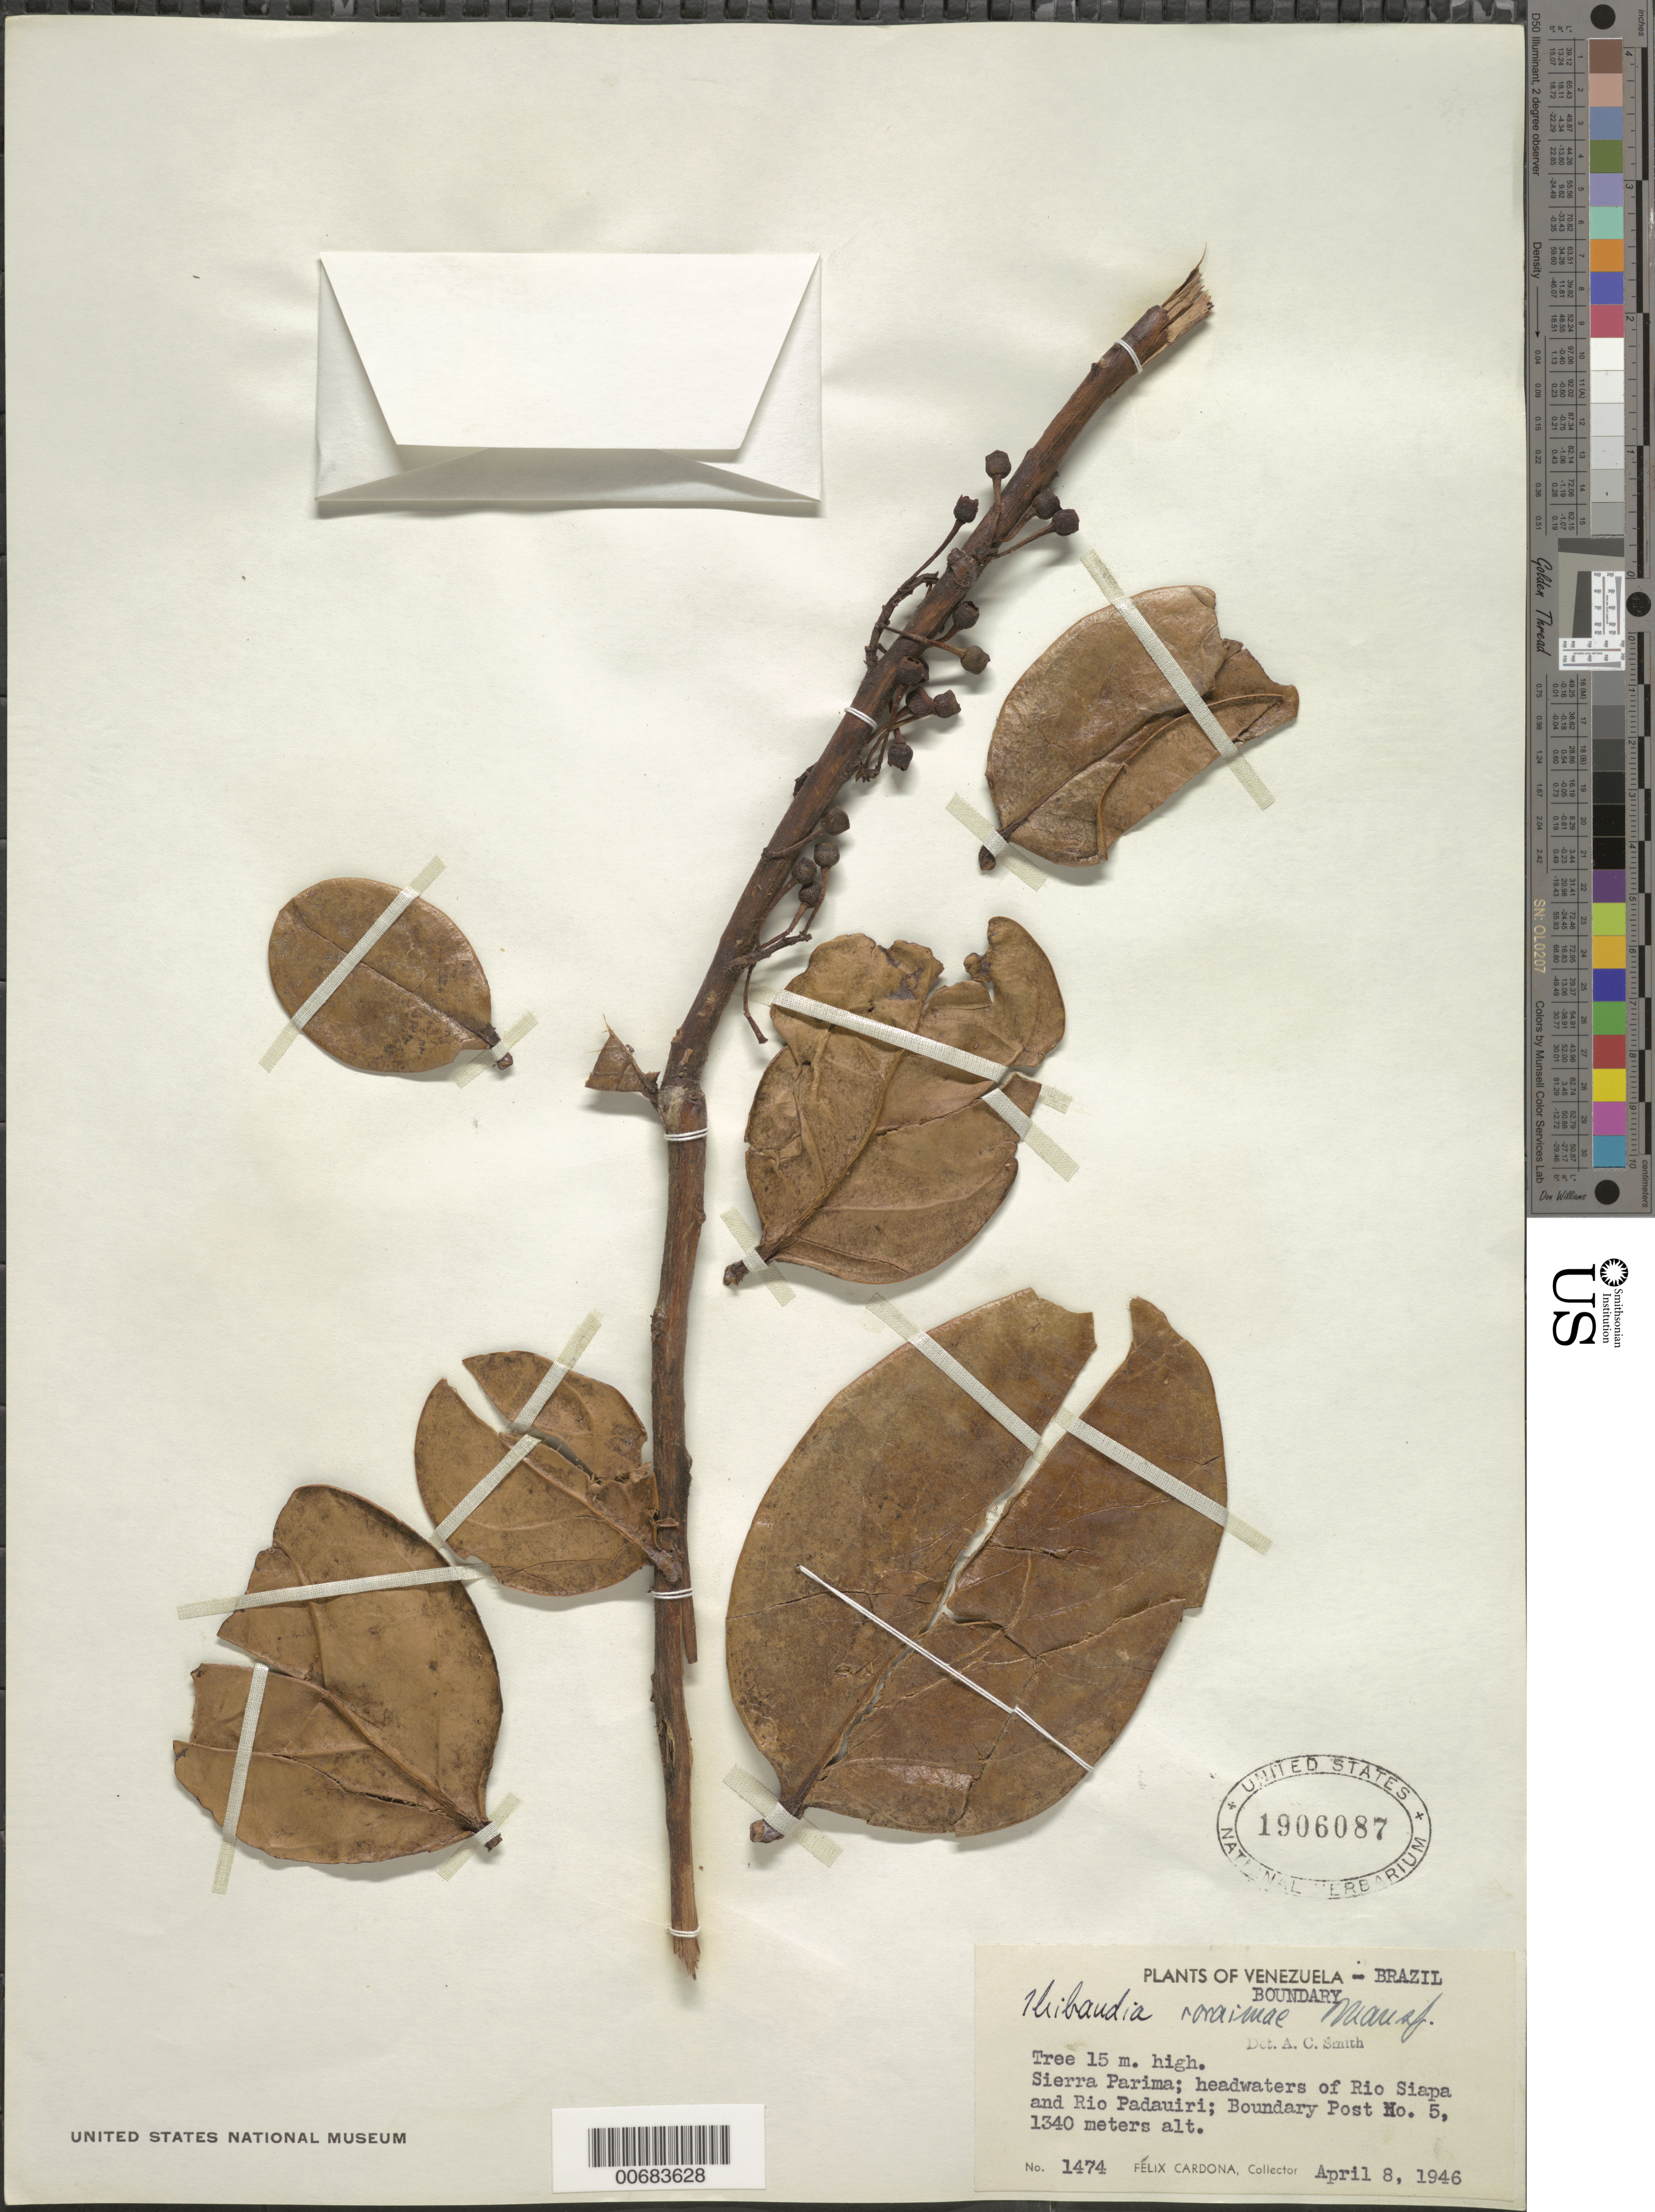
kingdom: Plantae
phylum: Tracheophyta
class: Magnoliopsida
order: Ericales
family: Ericaceae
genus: Thibaudia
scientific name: Thibaudia roraimae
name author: Mansf.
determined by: Smith, A. C.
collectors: F. Cardona Puig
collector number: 1474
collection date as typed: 8-Apr-46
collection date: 1946-04-08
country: Venezuela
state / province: Amazonas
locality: Sierra Parima, headwaters of Río Siapa and Río Padauiri; Boundary Post no. 4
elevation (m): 1340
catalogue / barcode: US 1906087